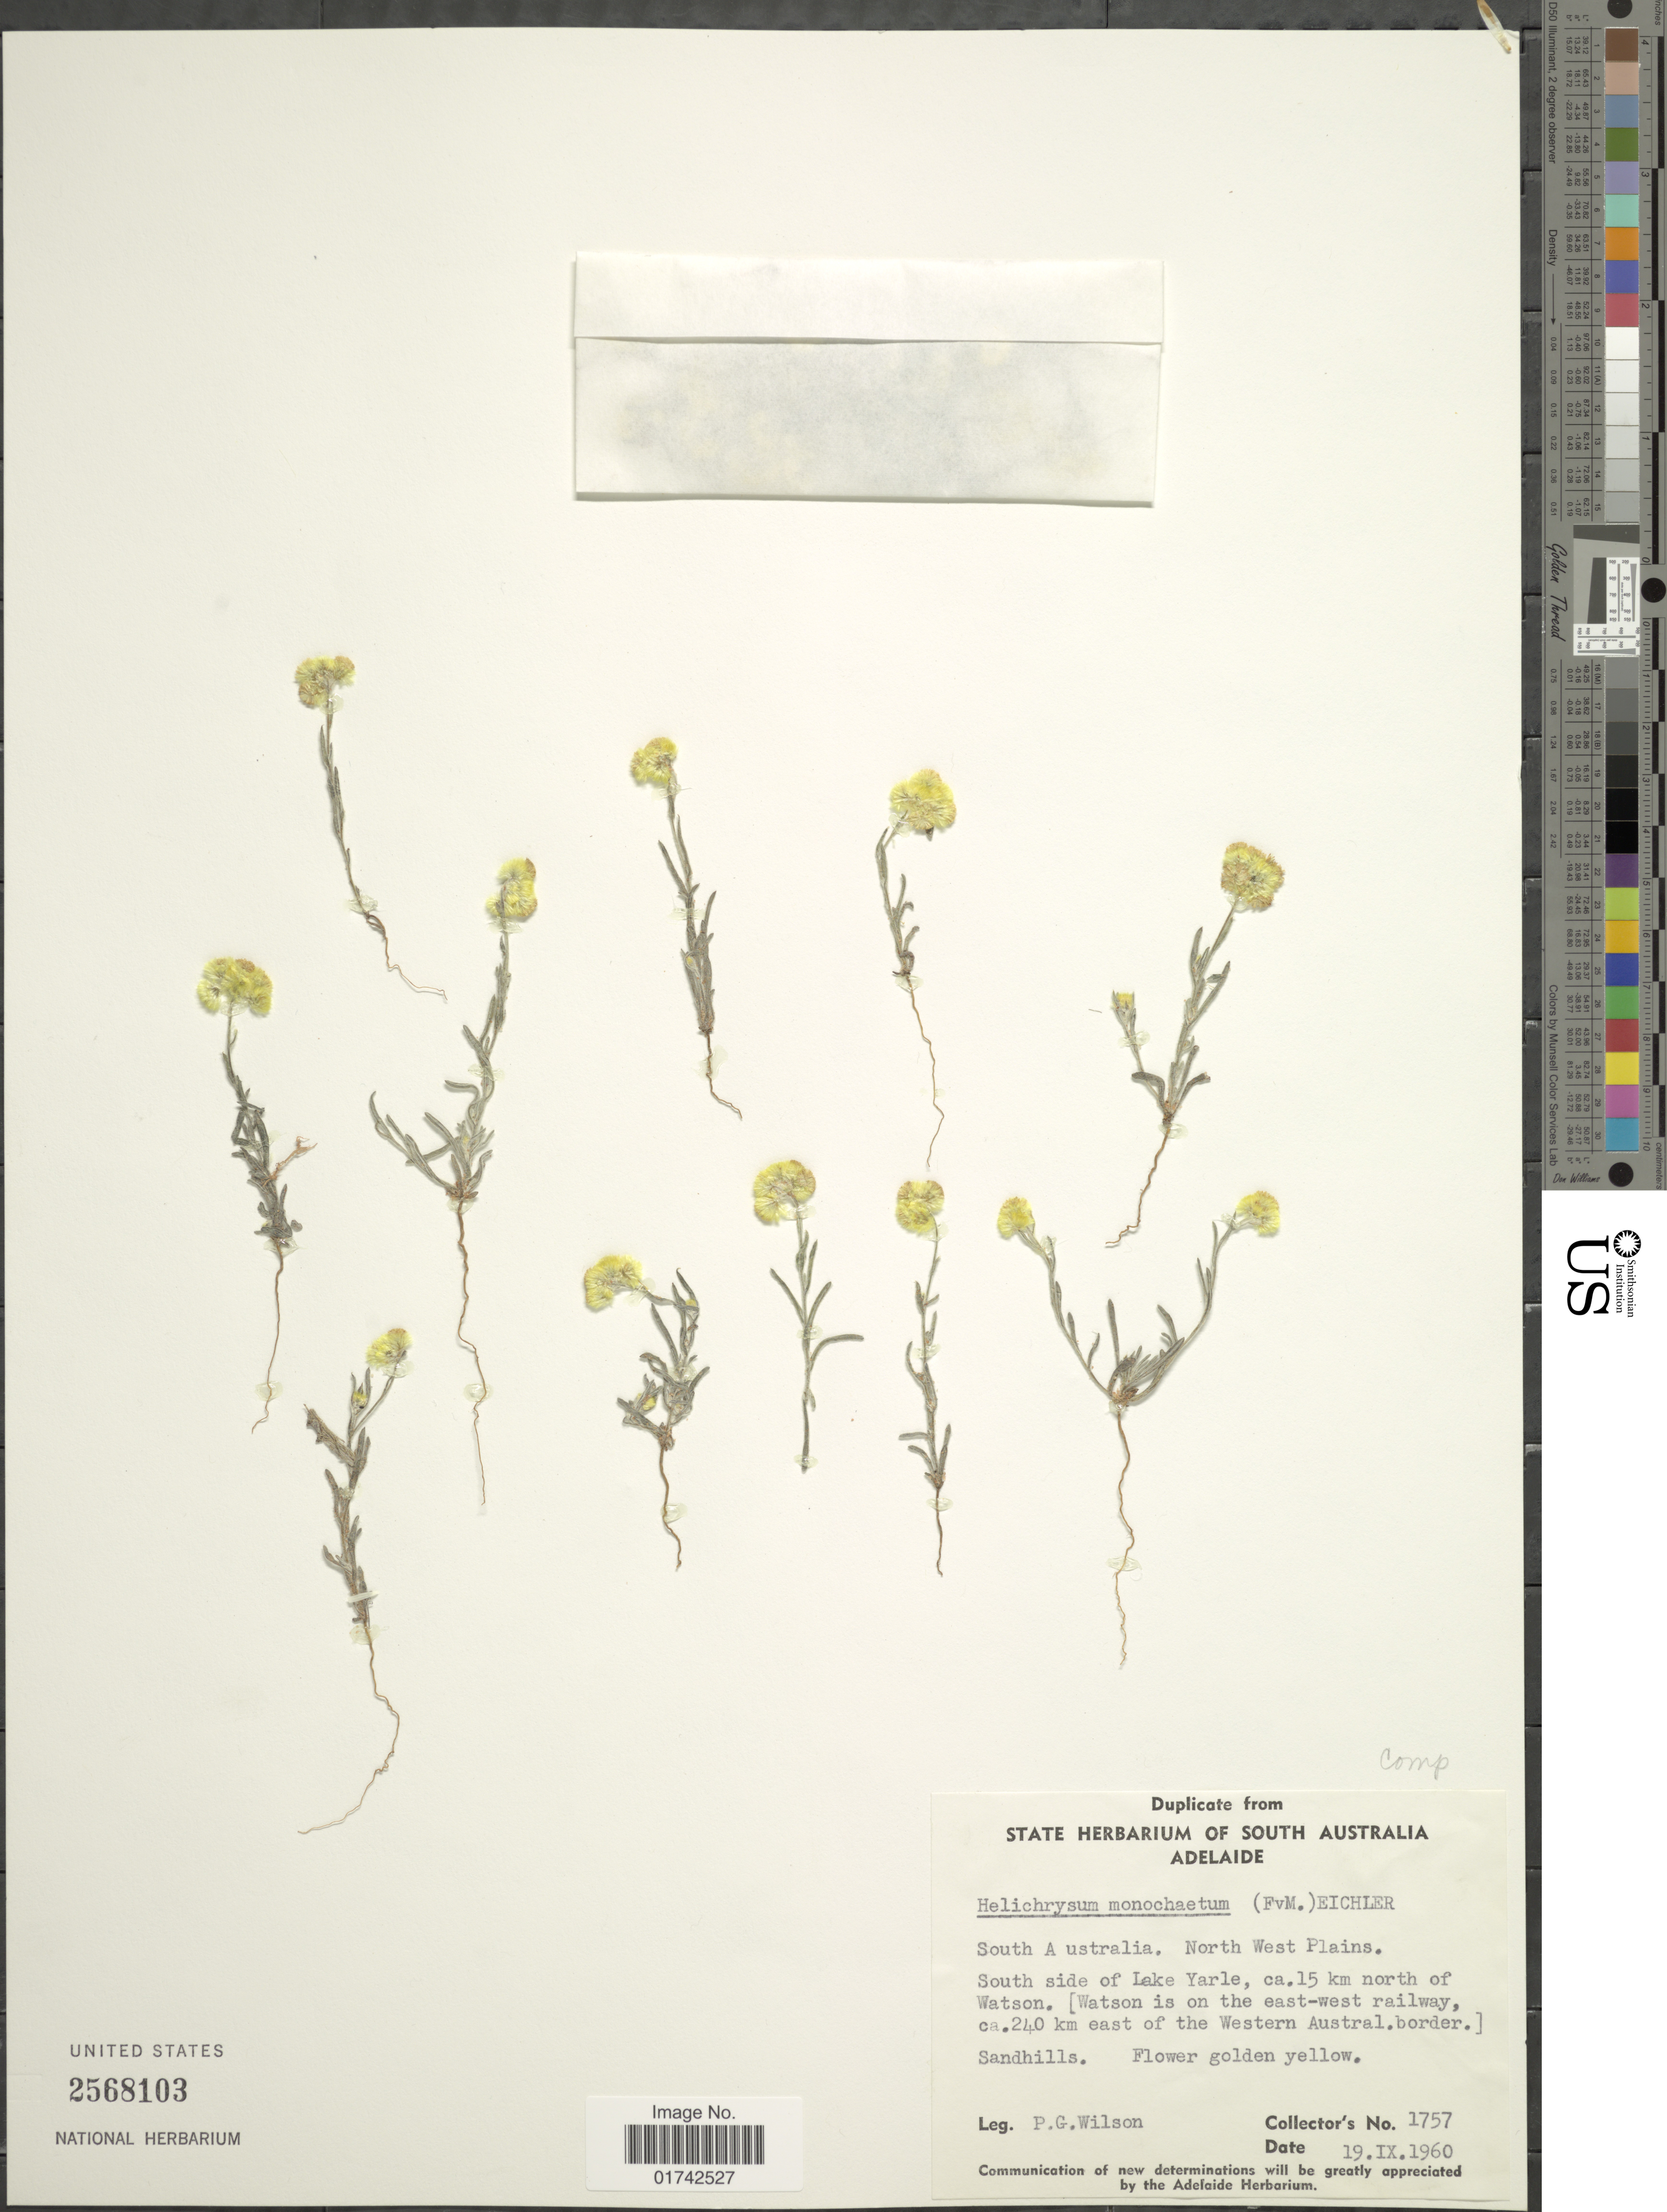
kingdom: Plantae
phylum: Tracheophyta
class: Magnoliopsida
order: Asterales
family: Asteraceae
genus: Helichrysum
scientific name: Helichrysum monochaetum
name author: (F. Muell.) H. Eichler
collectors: P. Wilson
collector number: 1757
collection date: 1960-09-19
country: Australia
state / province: South Australia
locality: North West Plains. South Side of Lake Yarle, ca. 15 km north of Watson (Watson is on the east-west railway ca. 240 km east of the Western Austral. border.)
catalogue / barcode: US 2568103